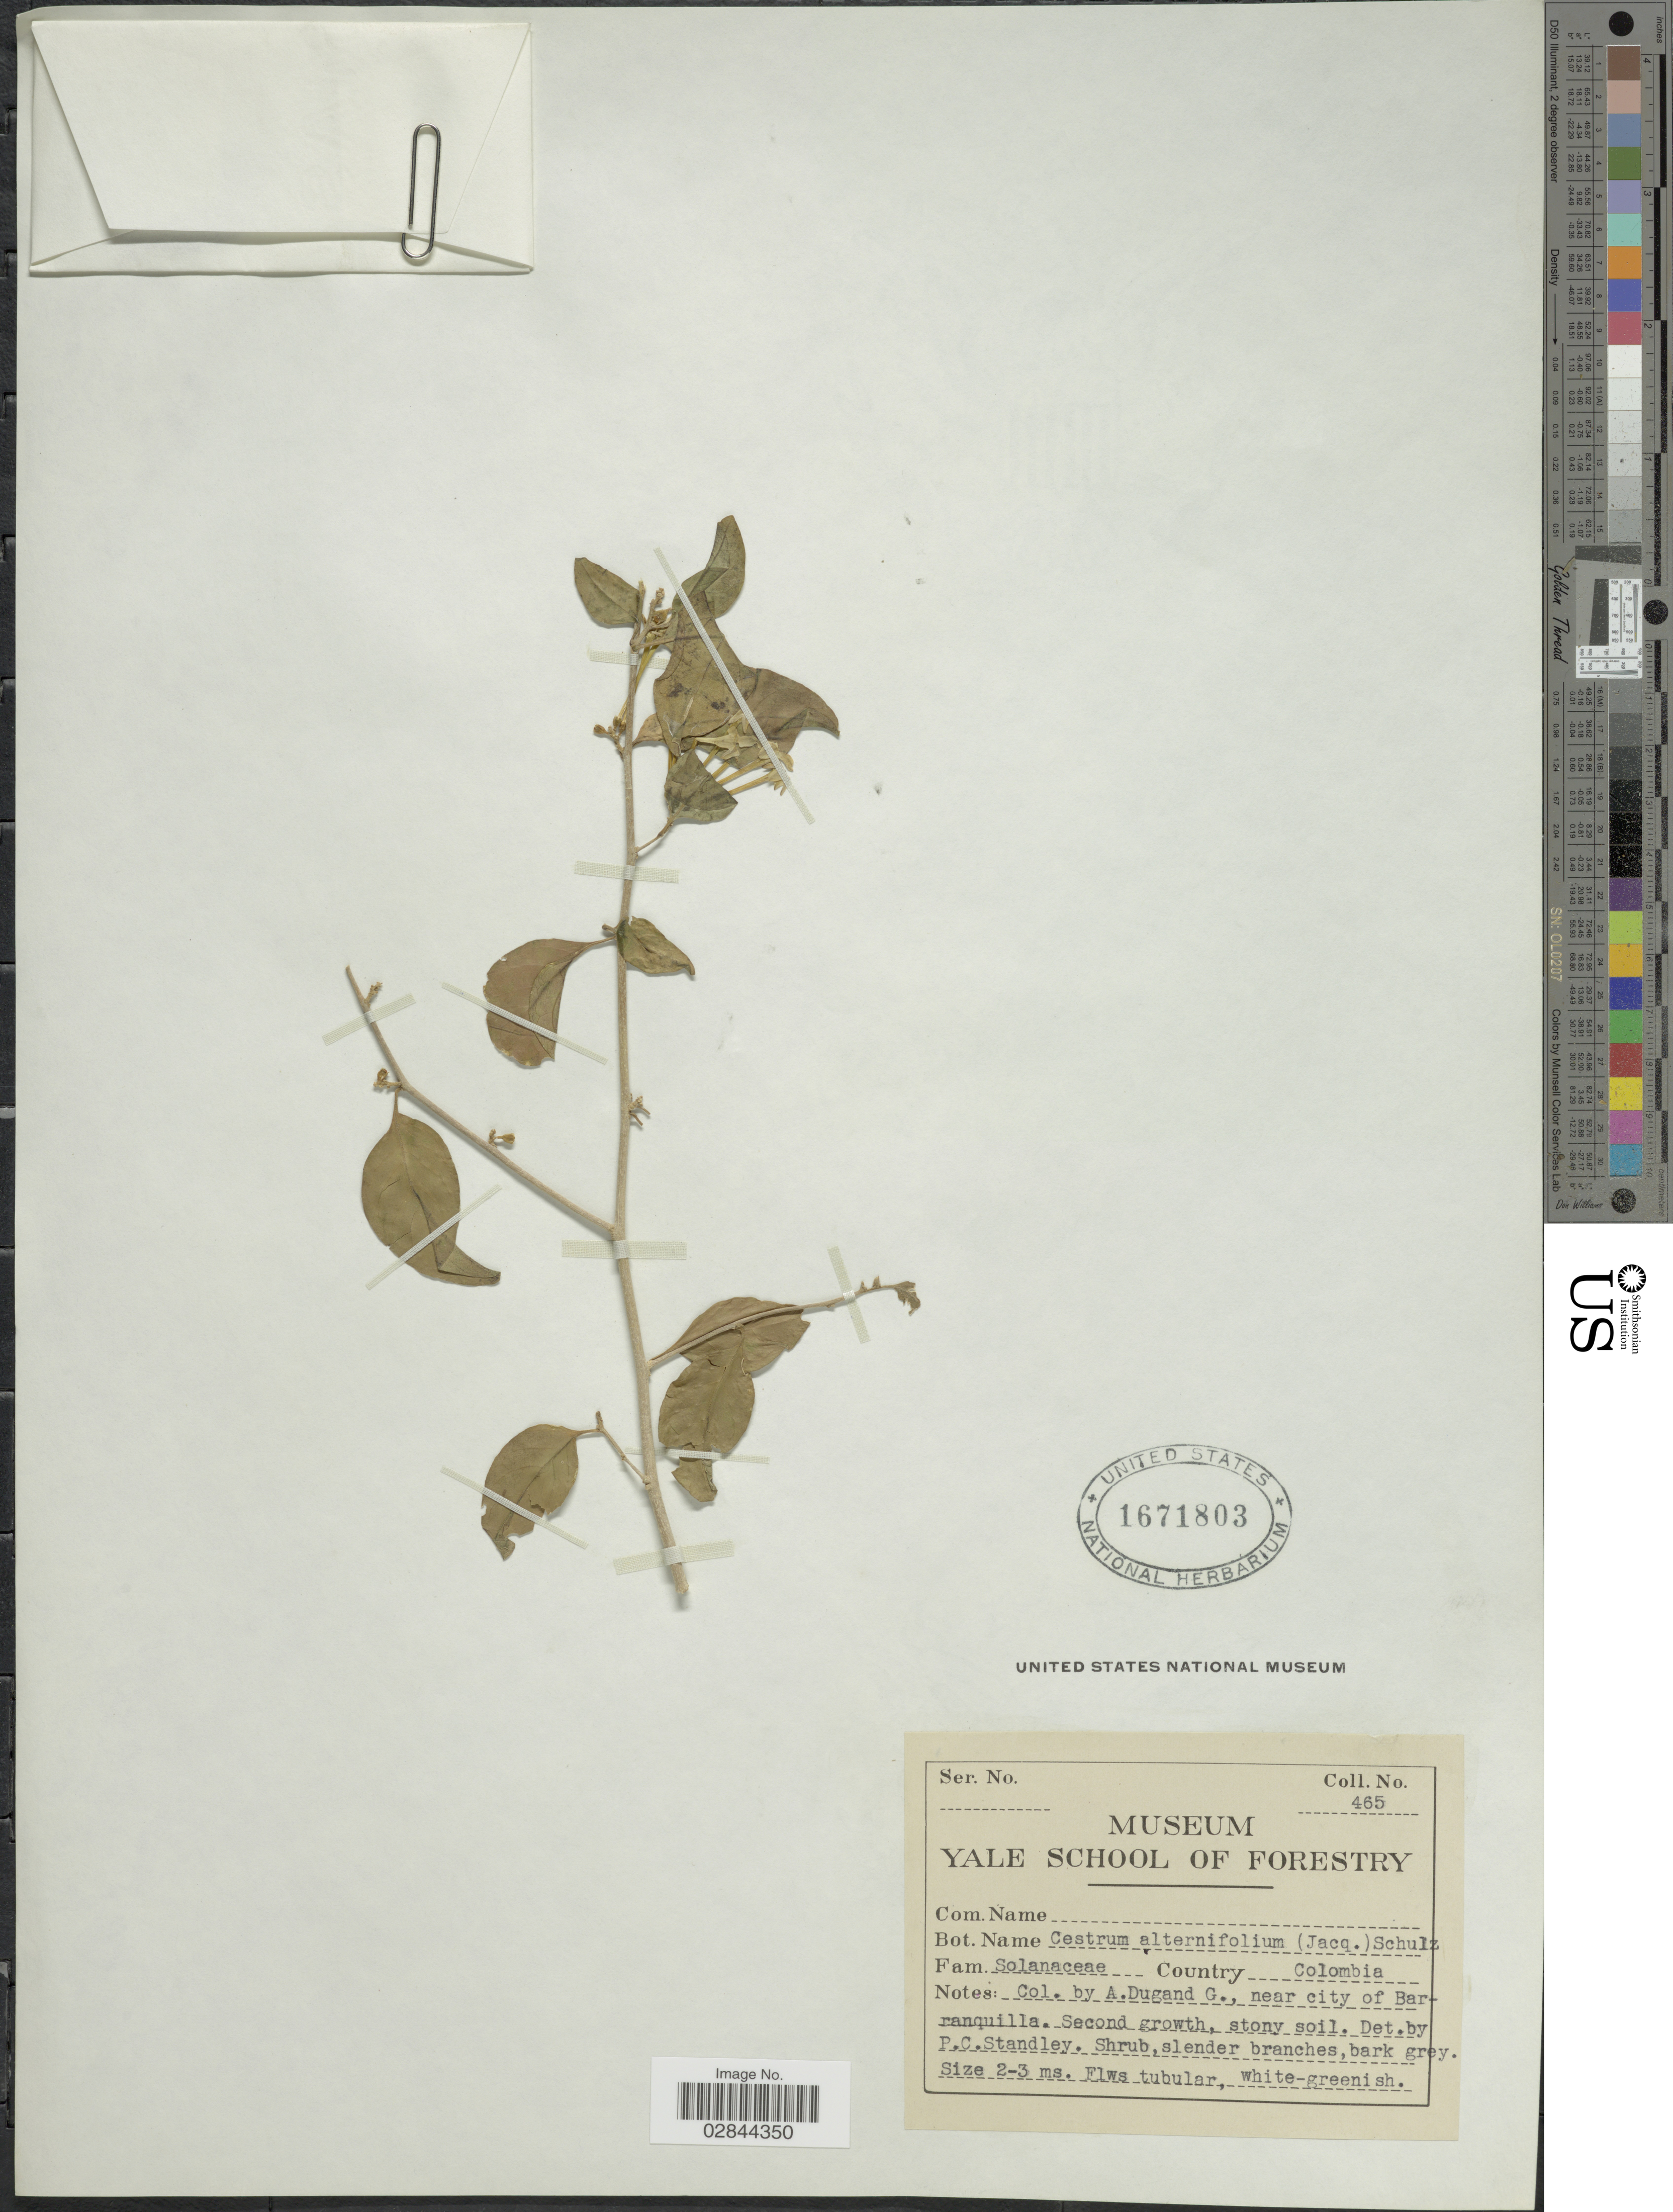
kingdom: Plantae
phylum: Tracheophyta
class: Magnoliopsida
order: Solanales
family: Solanaceae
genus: Cestrum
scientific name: Cestrum alternifolium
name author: (Jacq.) O.E. Schulz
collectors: A. Dugand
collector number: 465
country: Colombia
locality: Country Colombia, near city of Barranquilla.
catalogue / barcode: US 1671803